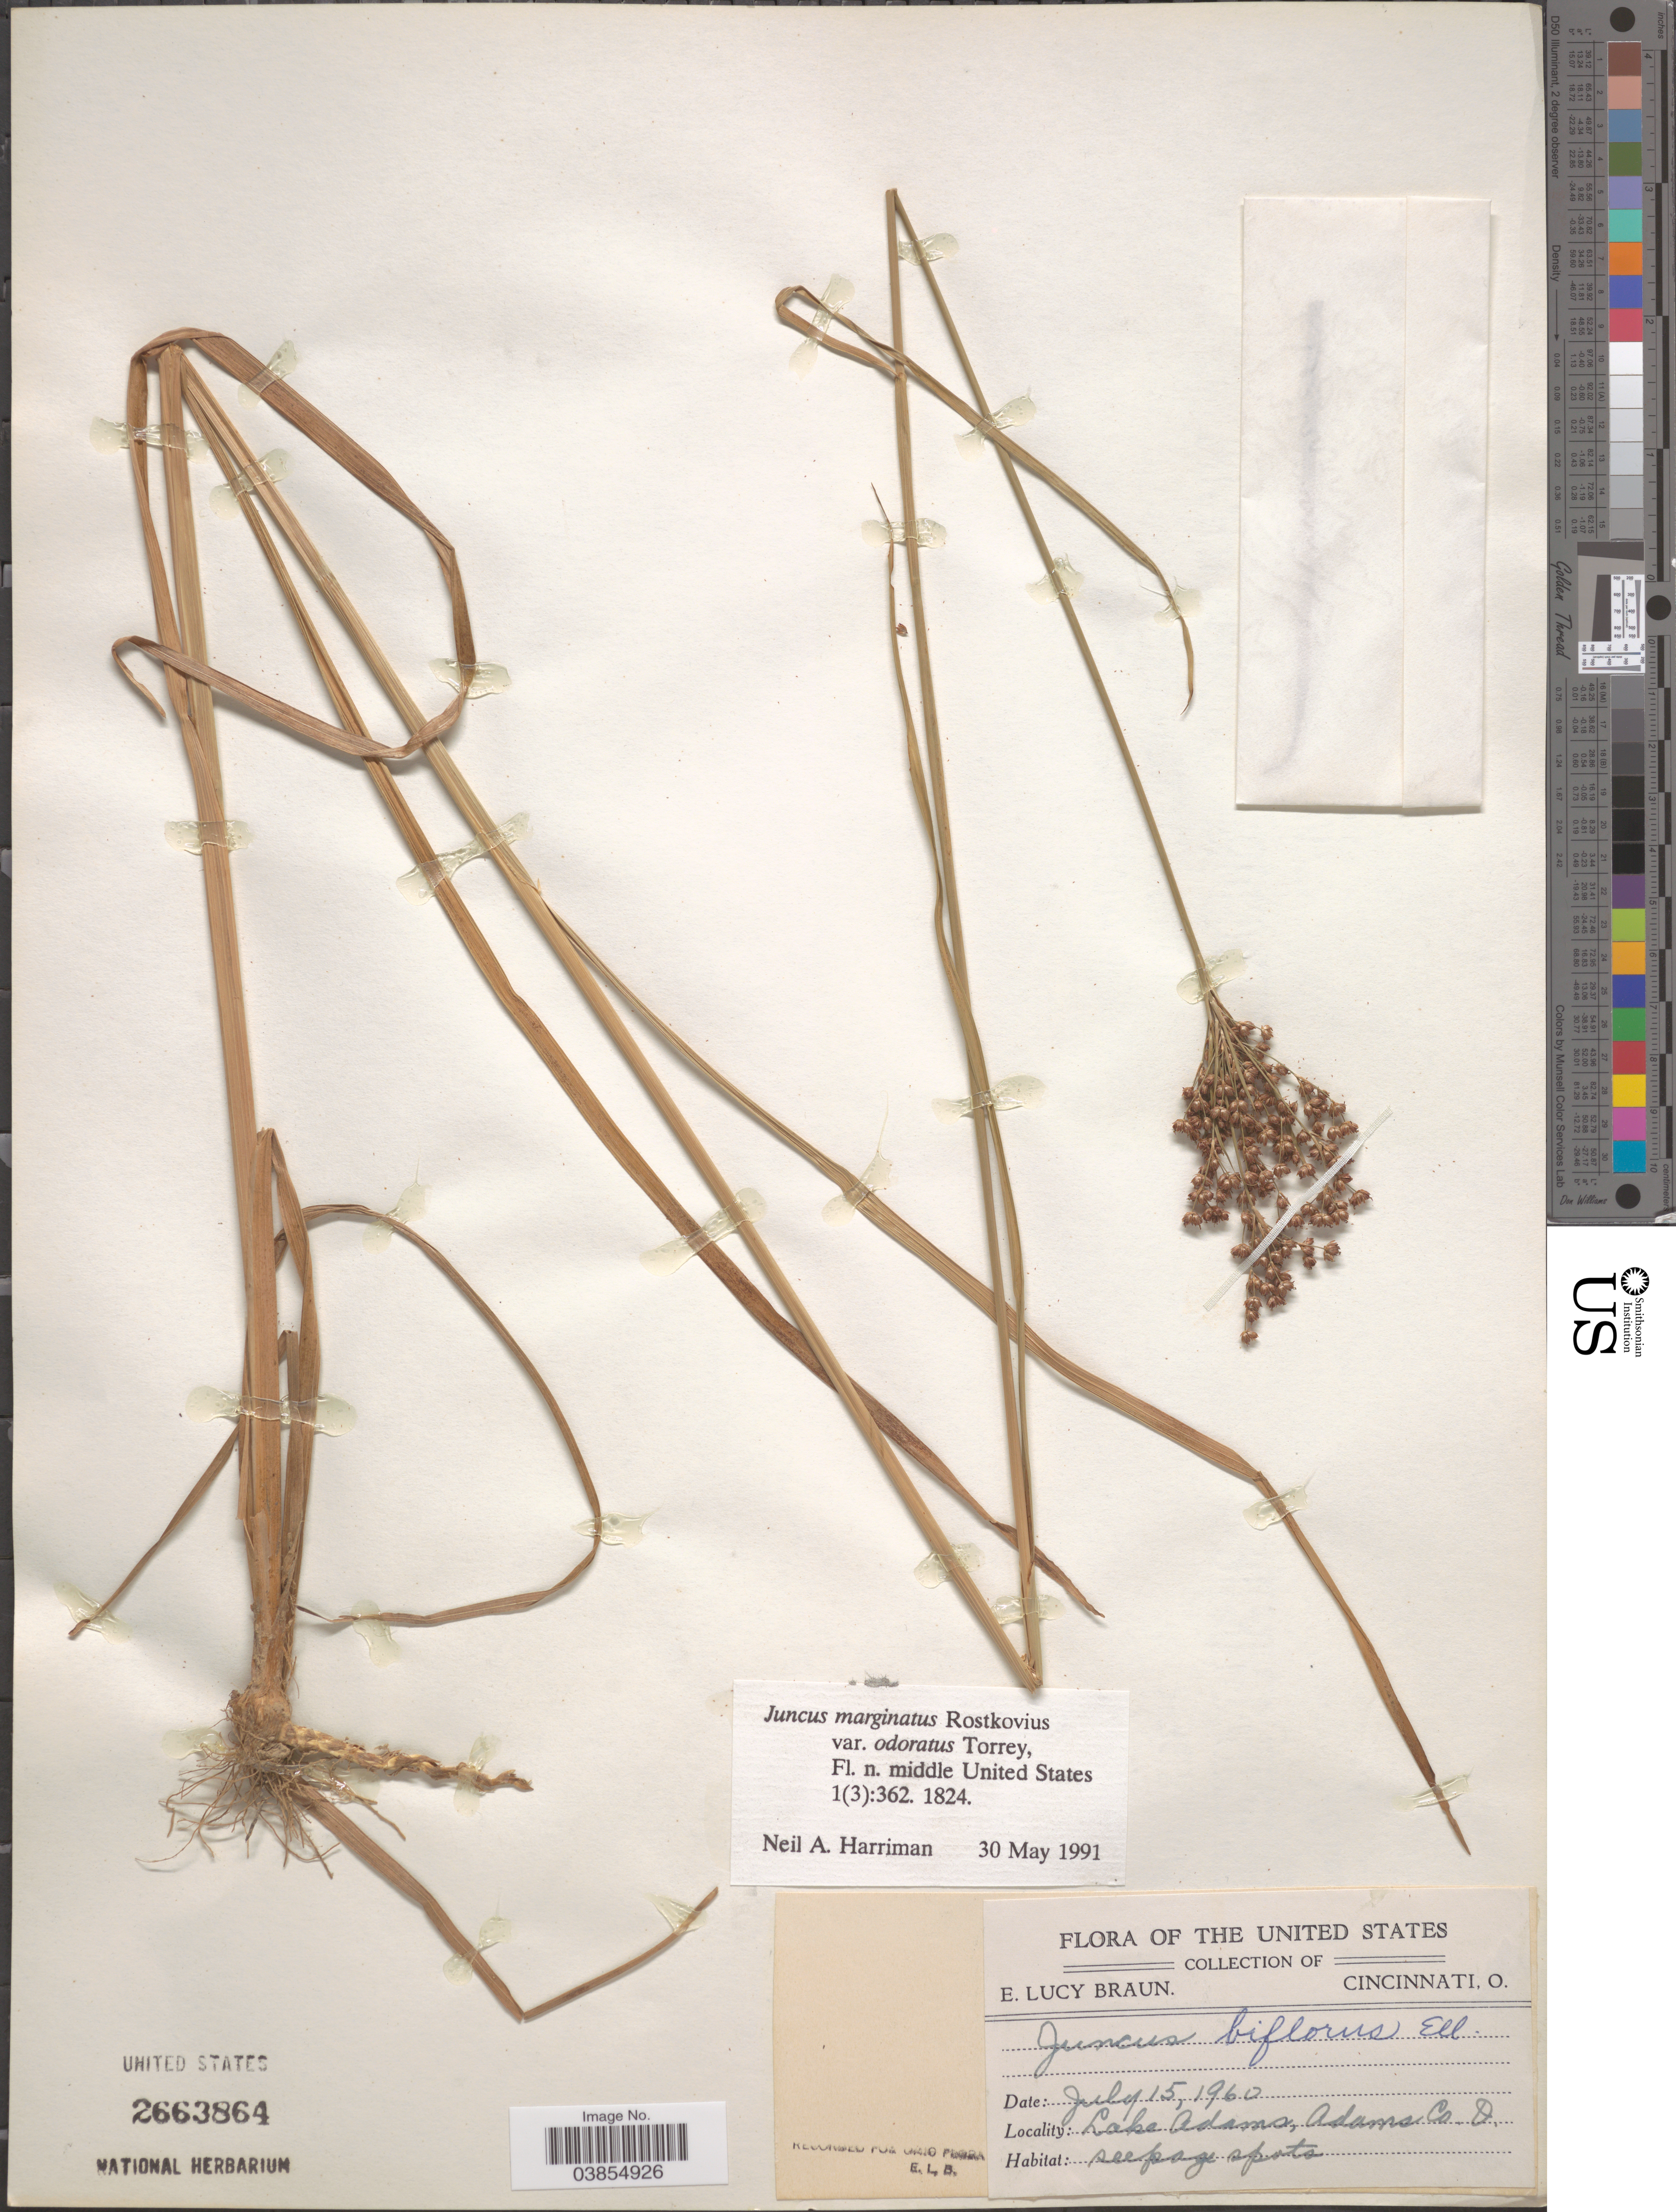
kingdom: Plantae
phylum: Tracheophyta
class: Liliopsida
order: Poales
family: Juncaceae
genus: Juncus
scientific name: Juncus marginatus var. odoratus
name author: Torr.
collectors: E. L. Braun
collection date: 1960-07-15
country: United States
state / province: Ohio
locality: Lake Adams, Adams Co.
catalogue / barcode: US 2663864